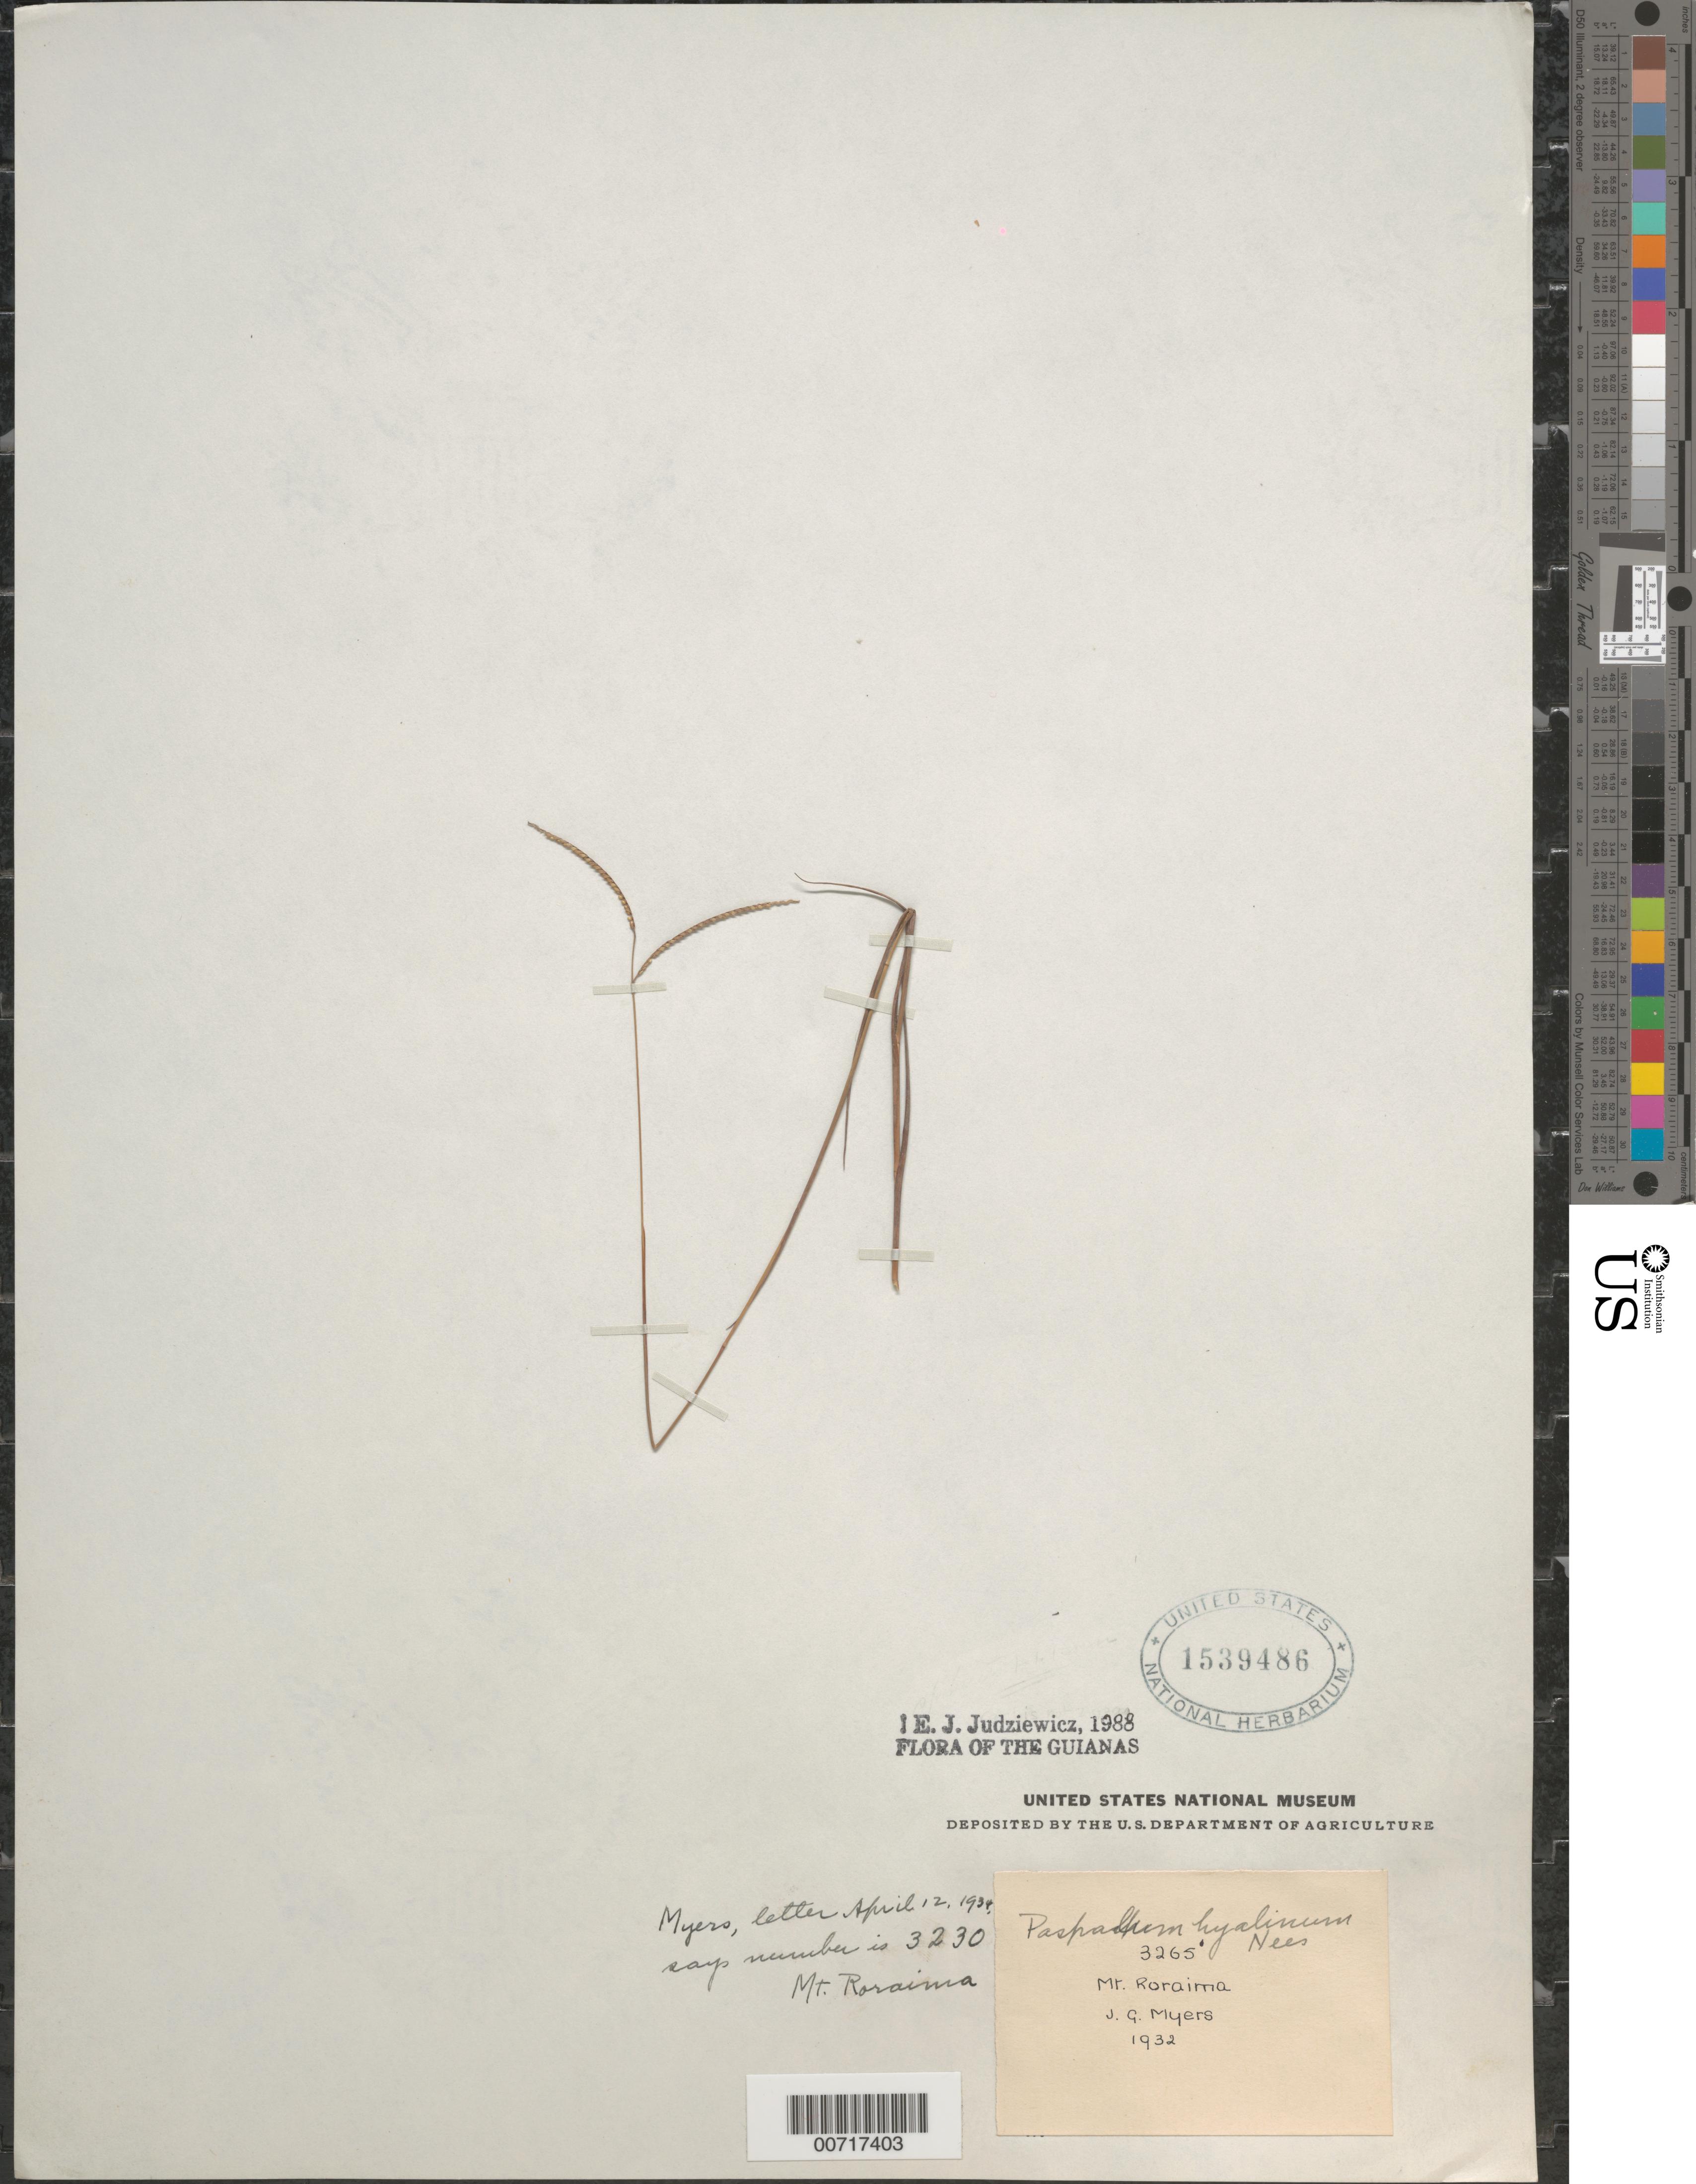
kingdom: Plantae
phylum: Tracheophyta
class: Liliopsida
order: Poales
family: Poaceae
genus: Paspalum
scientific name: Paspalum hyalinum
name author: Nees ex Trin.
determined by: Judziewicz, E. J.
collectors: J. Myers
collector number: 3265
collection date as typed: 1932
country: Guyana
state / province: Cuyuni-Mazaruni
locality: Mt. Roraima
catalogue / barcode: US 1539486